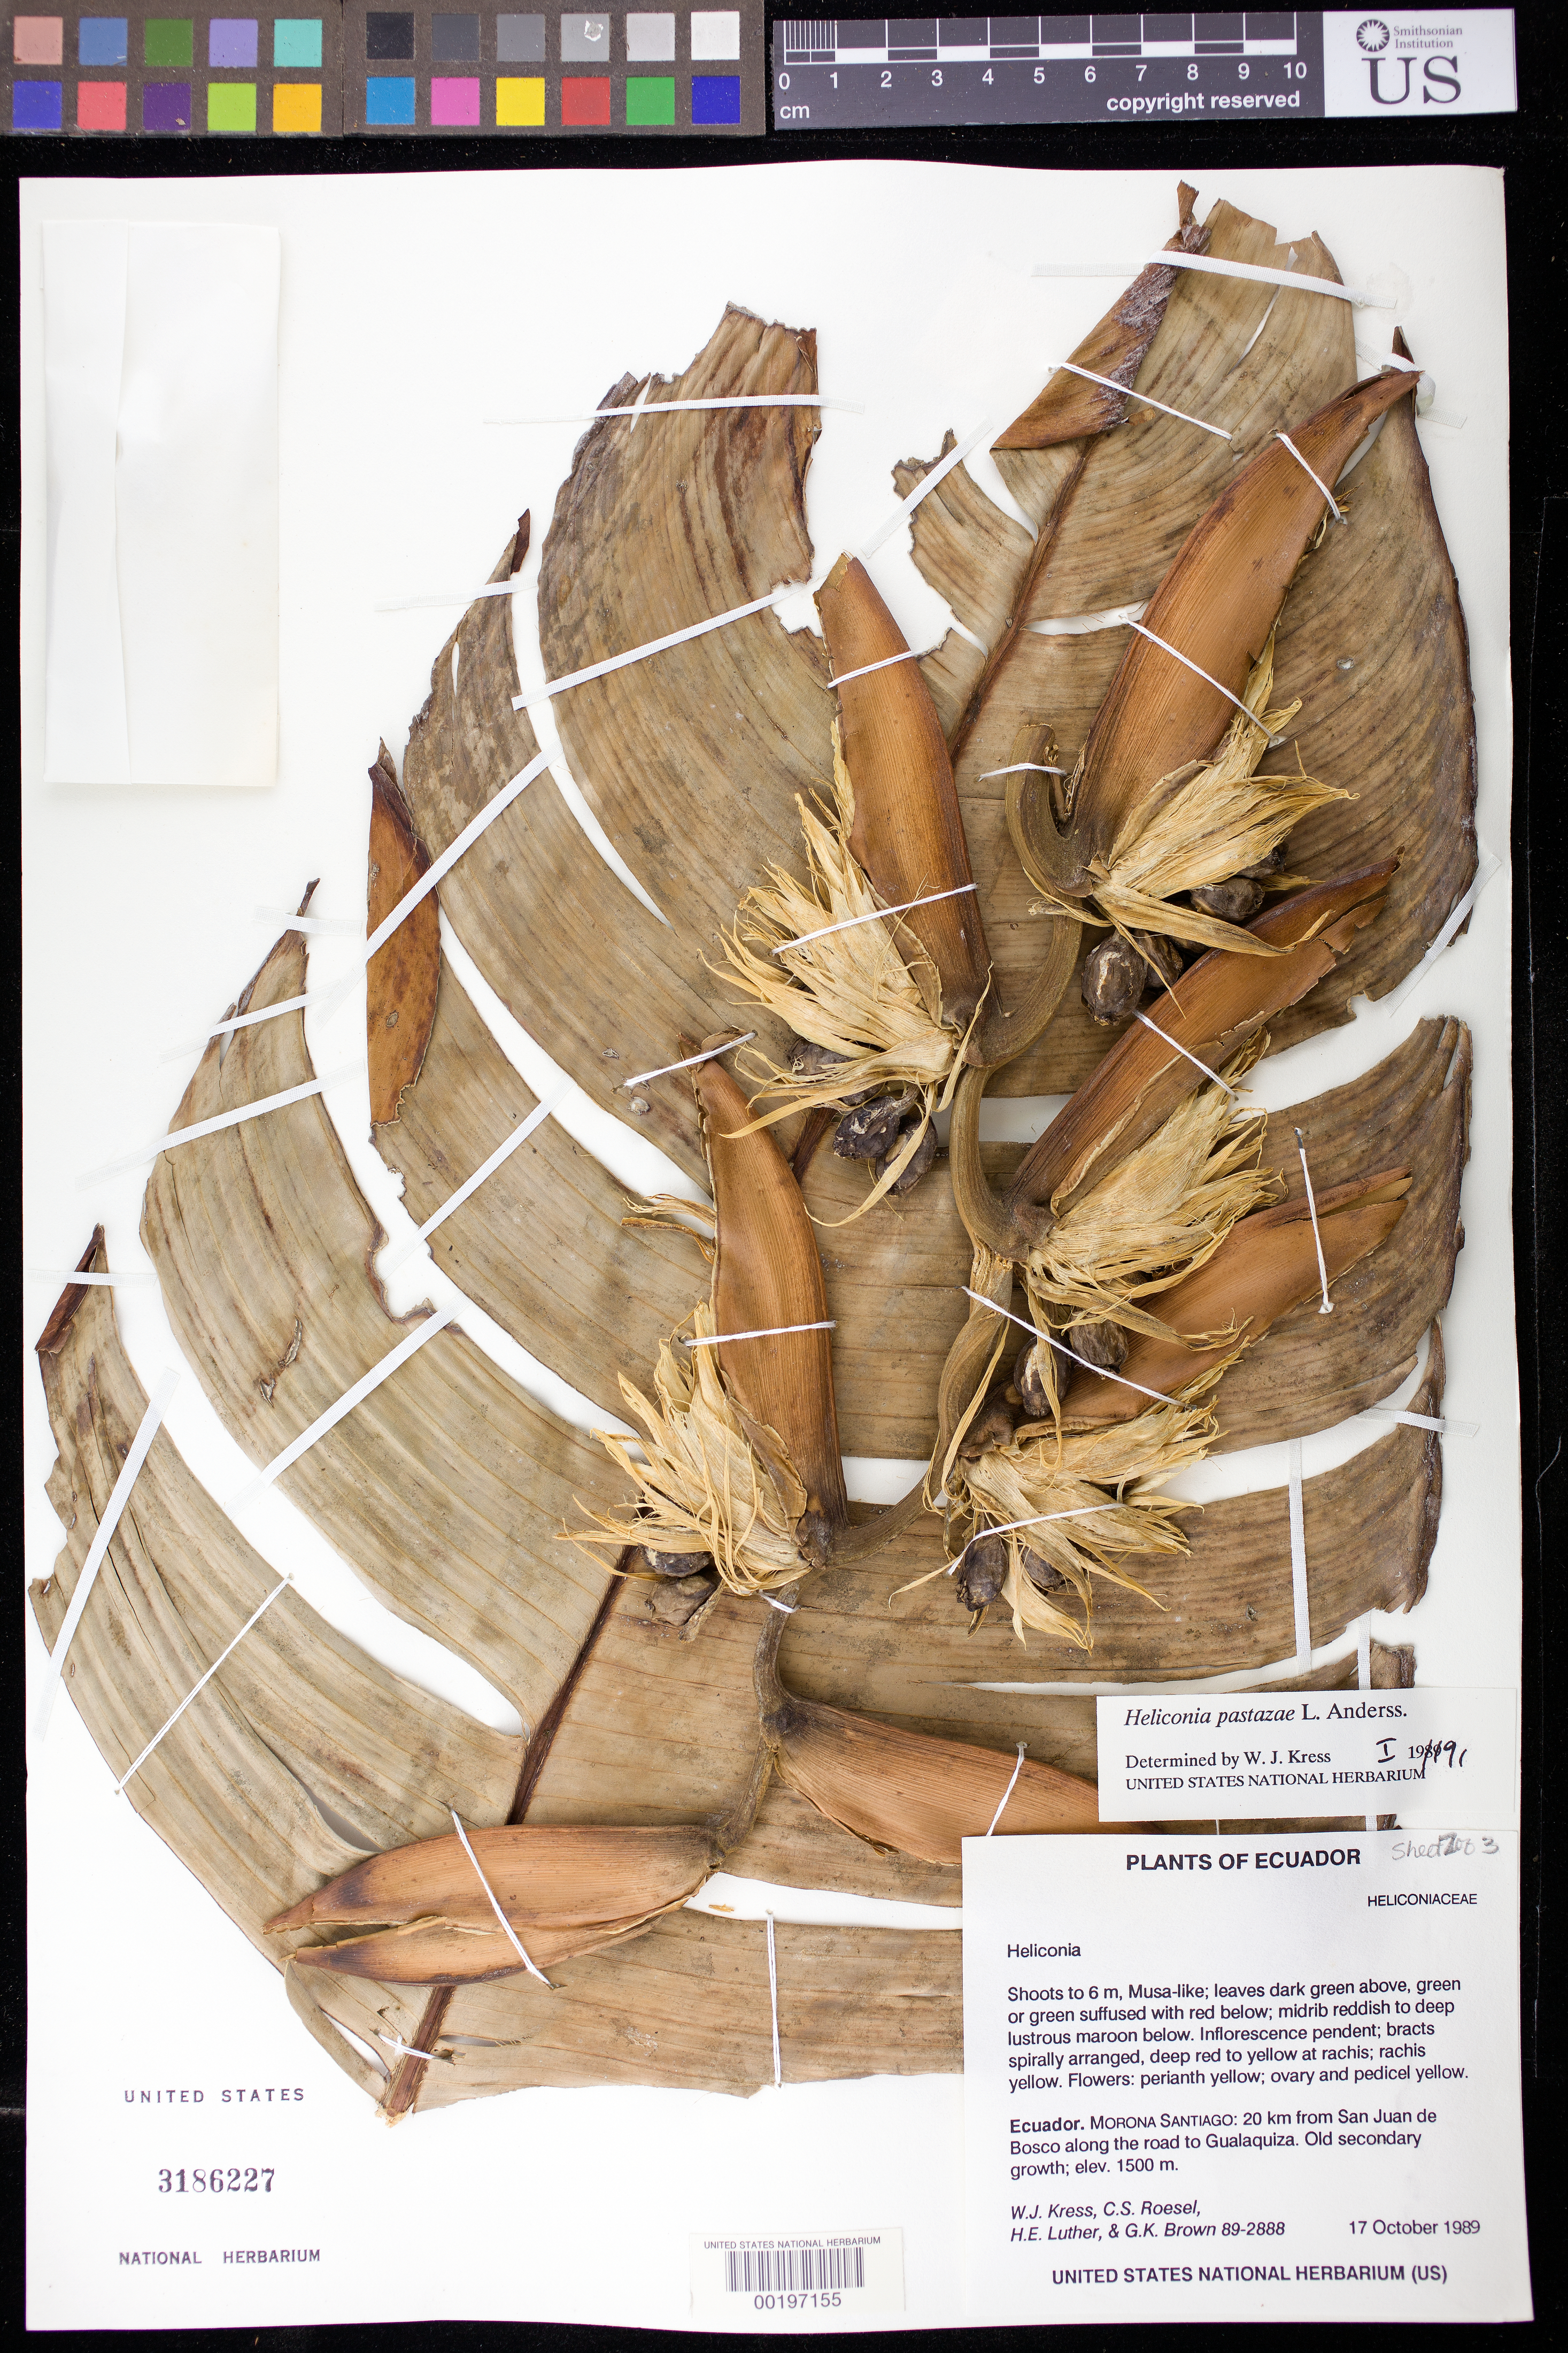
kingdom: Plantae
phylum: Tracheophyta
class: Liliopsida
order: Zingiberales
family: Heliconiaceae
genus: Heliconia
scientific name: Heliconia pastazae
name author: L. Andersson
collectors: W. J. Kress, C. S. Roesel, Harry E. Luther & G. K. Brown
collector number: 89-2888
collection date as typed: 17 Oct 1989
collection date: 1989-10-17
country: Ecuador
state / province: Morona-Santiago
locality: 20 km from San Juan de bosco along the road to Gualaquiza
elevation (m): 1500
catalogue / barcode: US 3186227